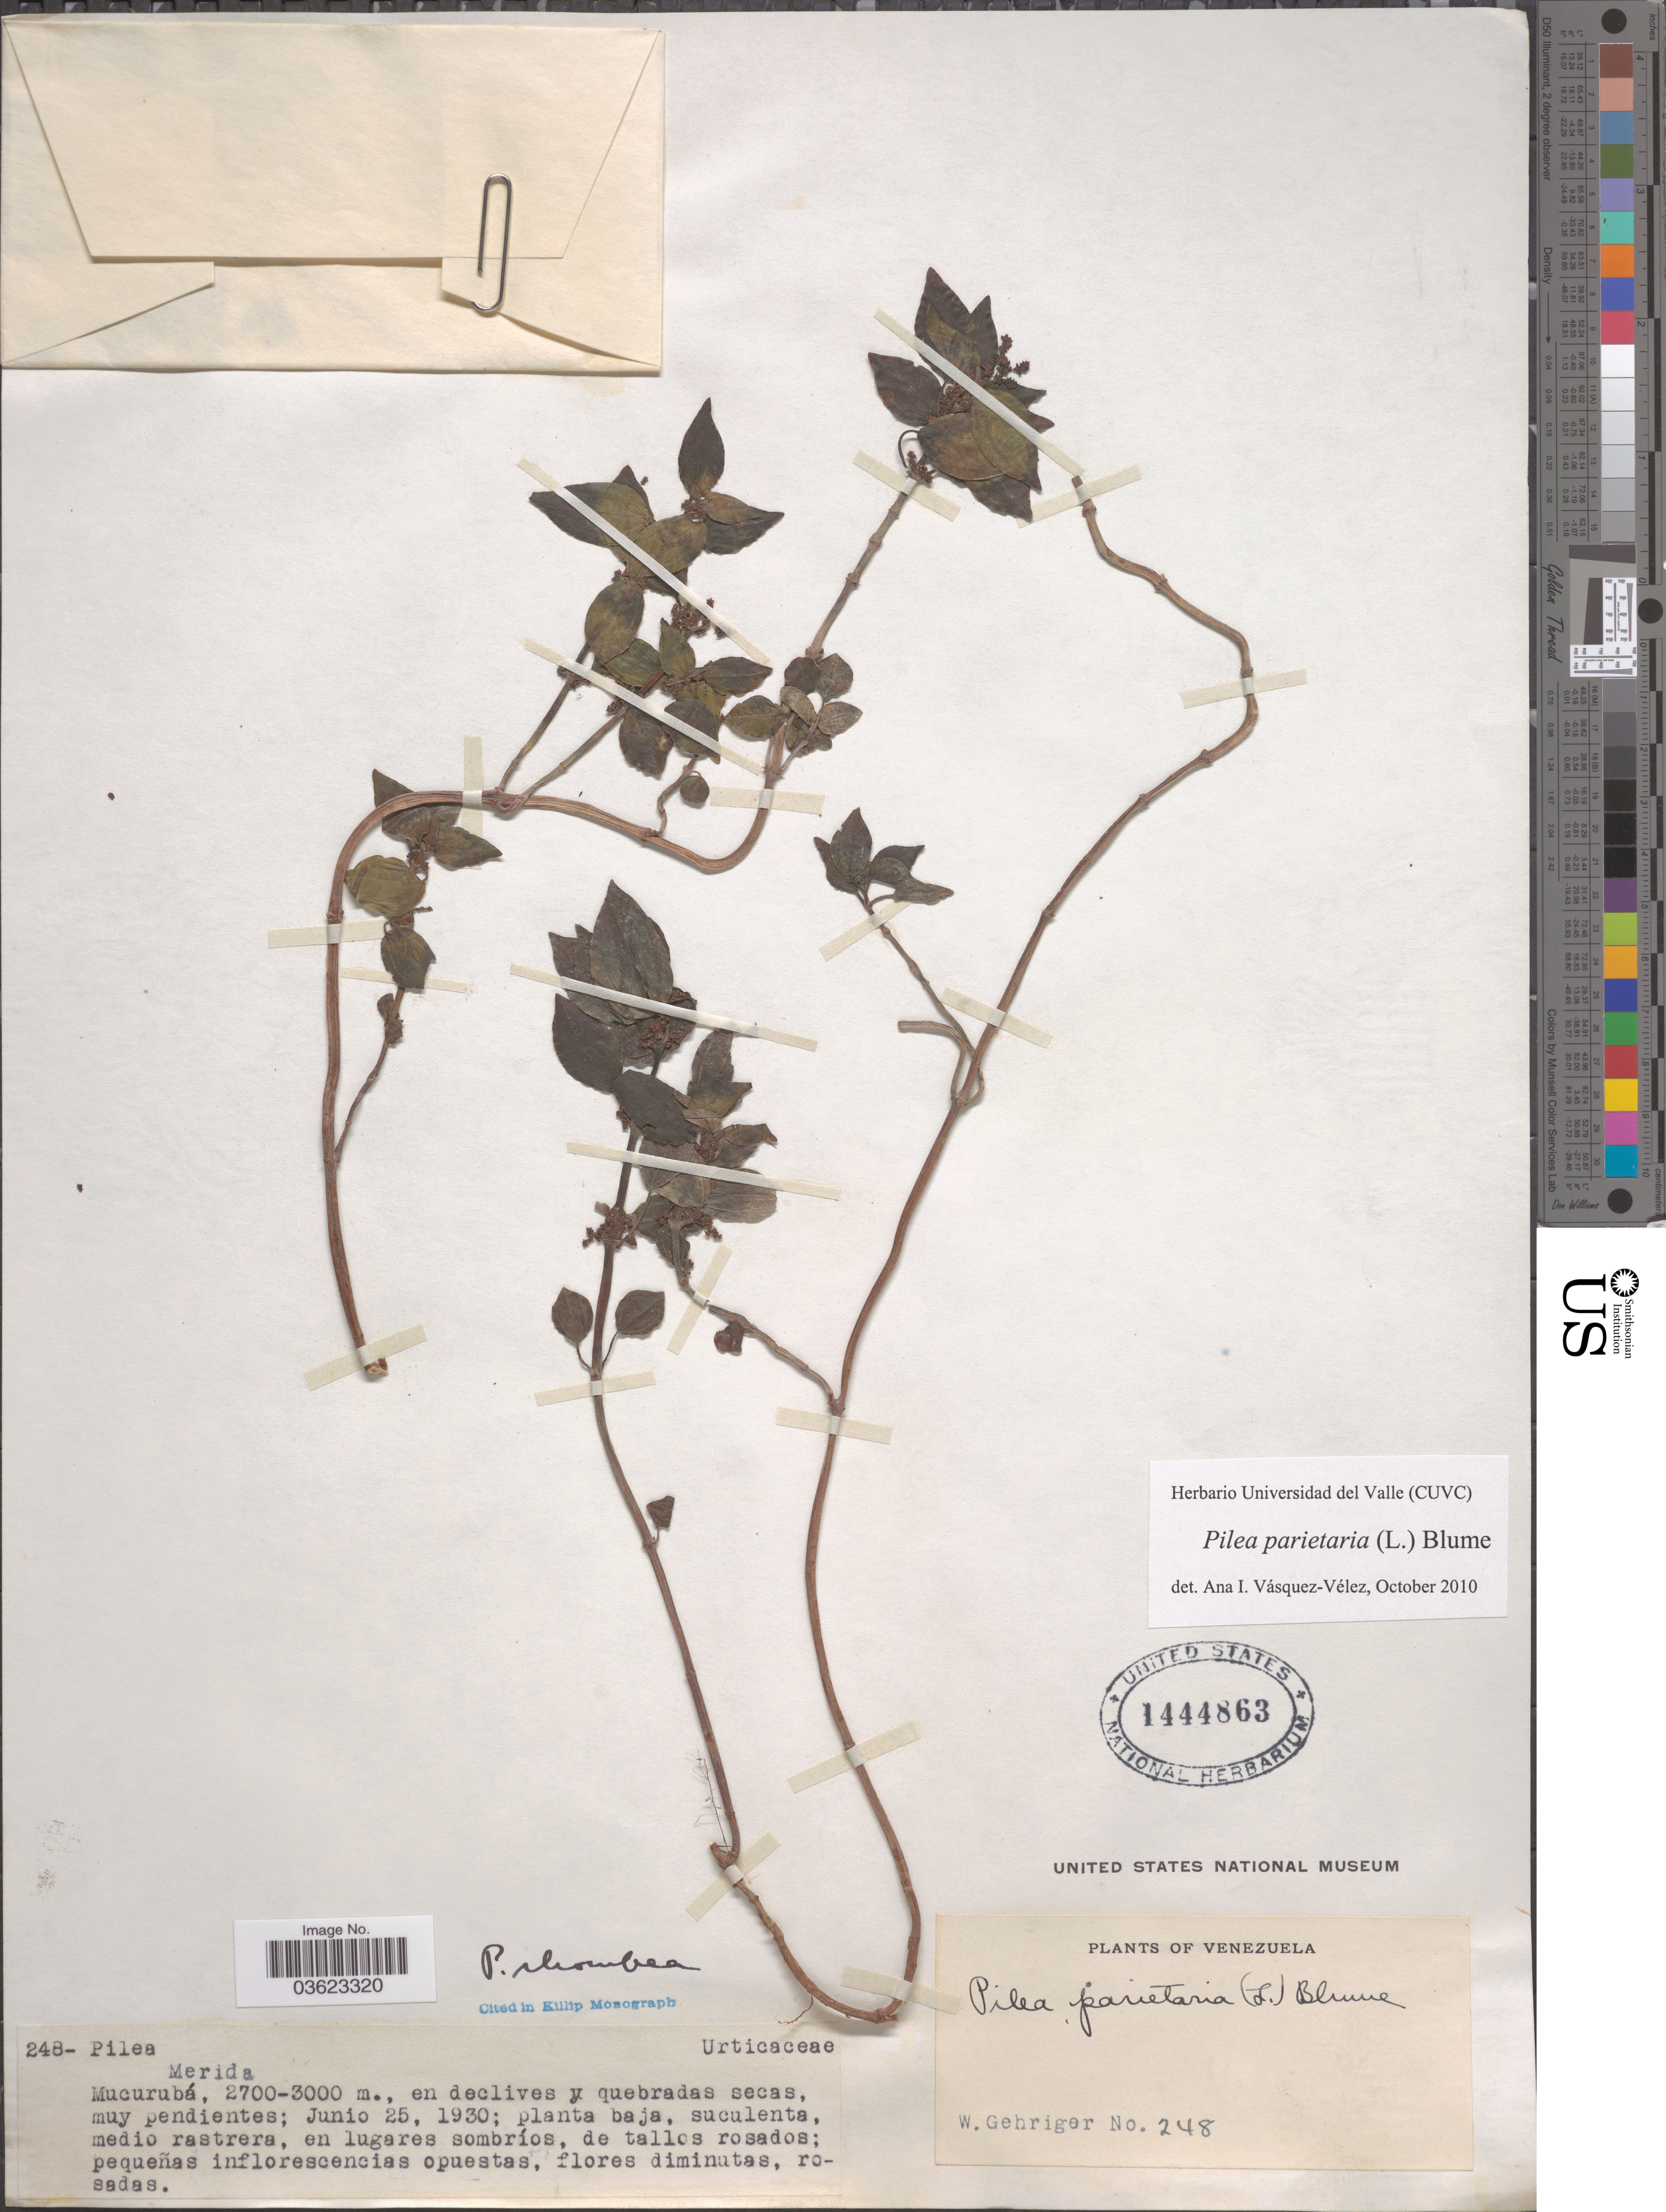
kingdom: Plantae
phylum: Tracheophyta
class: Magnoliopsida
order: Rosales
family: Urticaceae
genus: Pilea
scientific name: Pilea parietaria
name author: (L.) Blume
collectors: W. Gehriger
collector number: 248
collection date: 1930-06-25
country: Venezuela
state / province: Merida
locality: Mucurubá.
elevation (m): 2700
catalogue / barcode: US 1444863